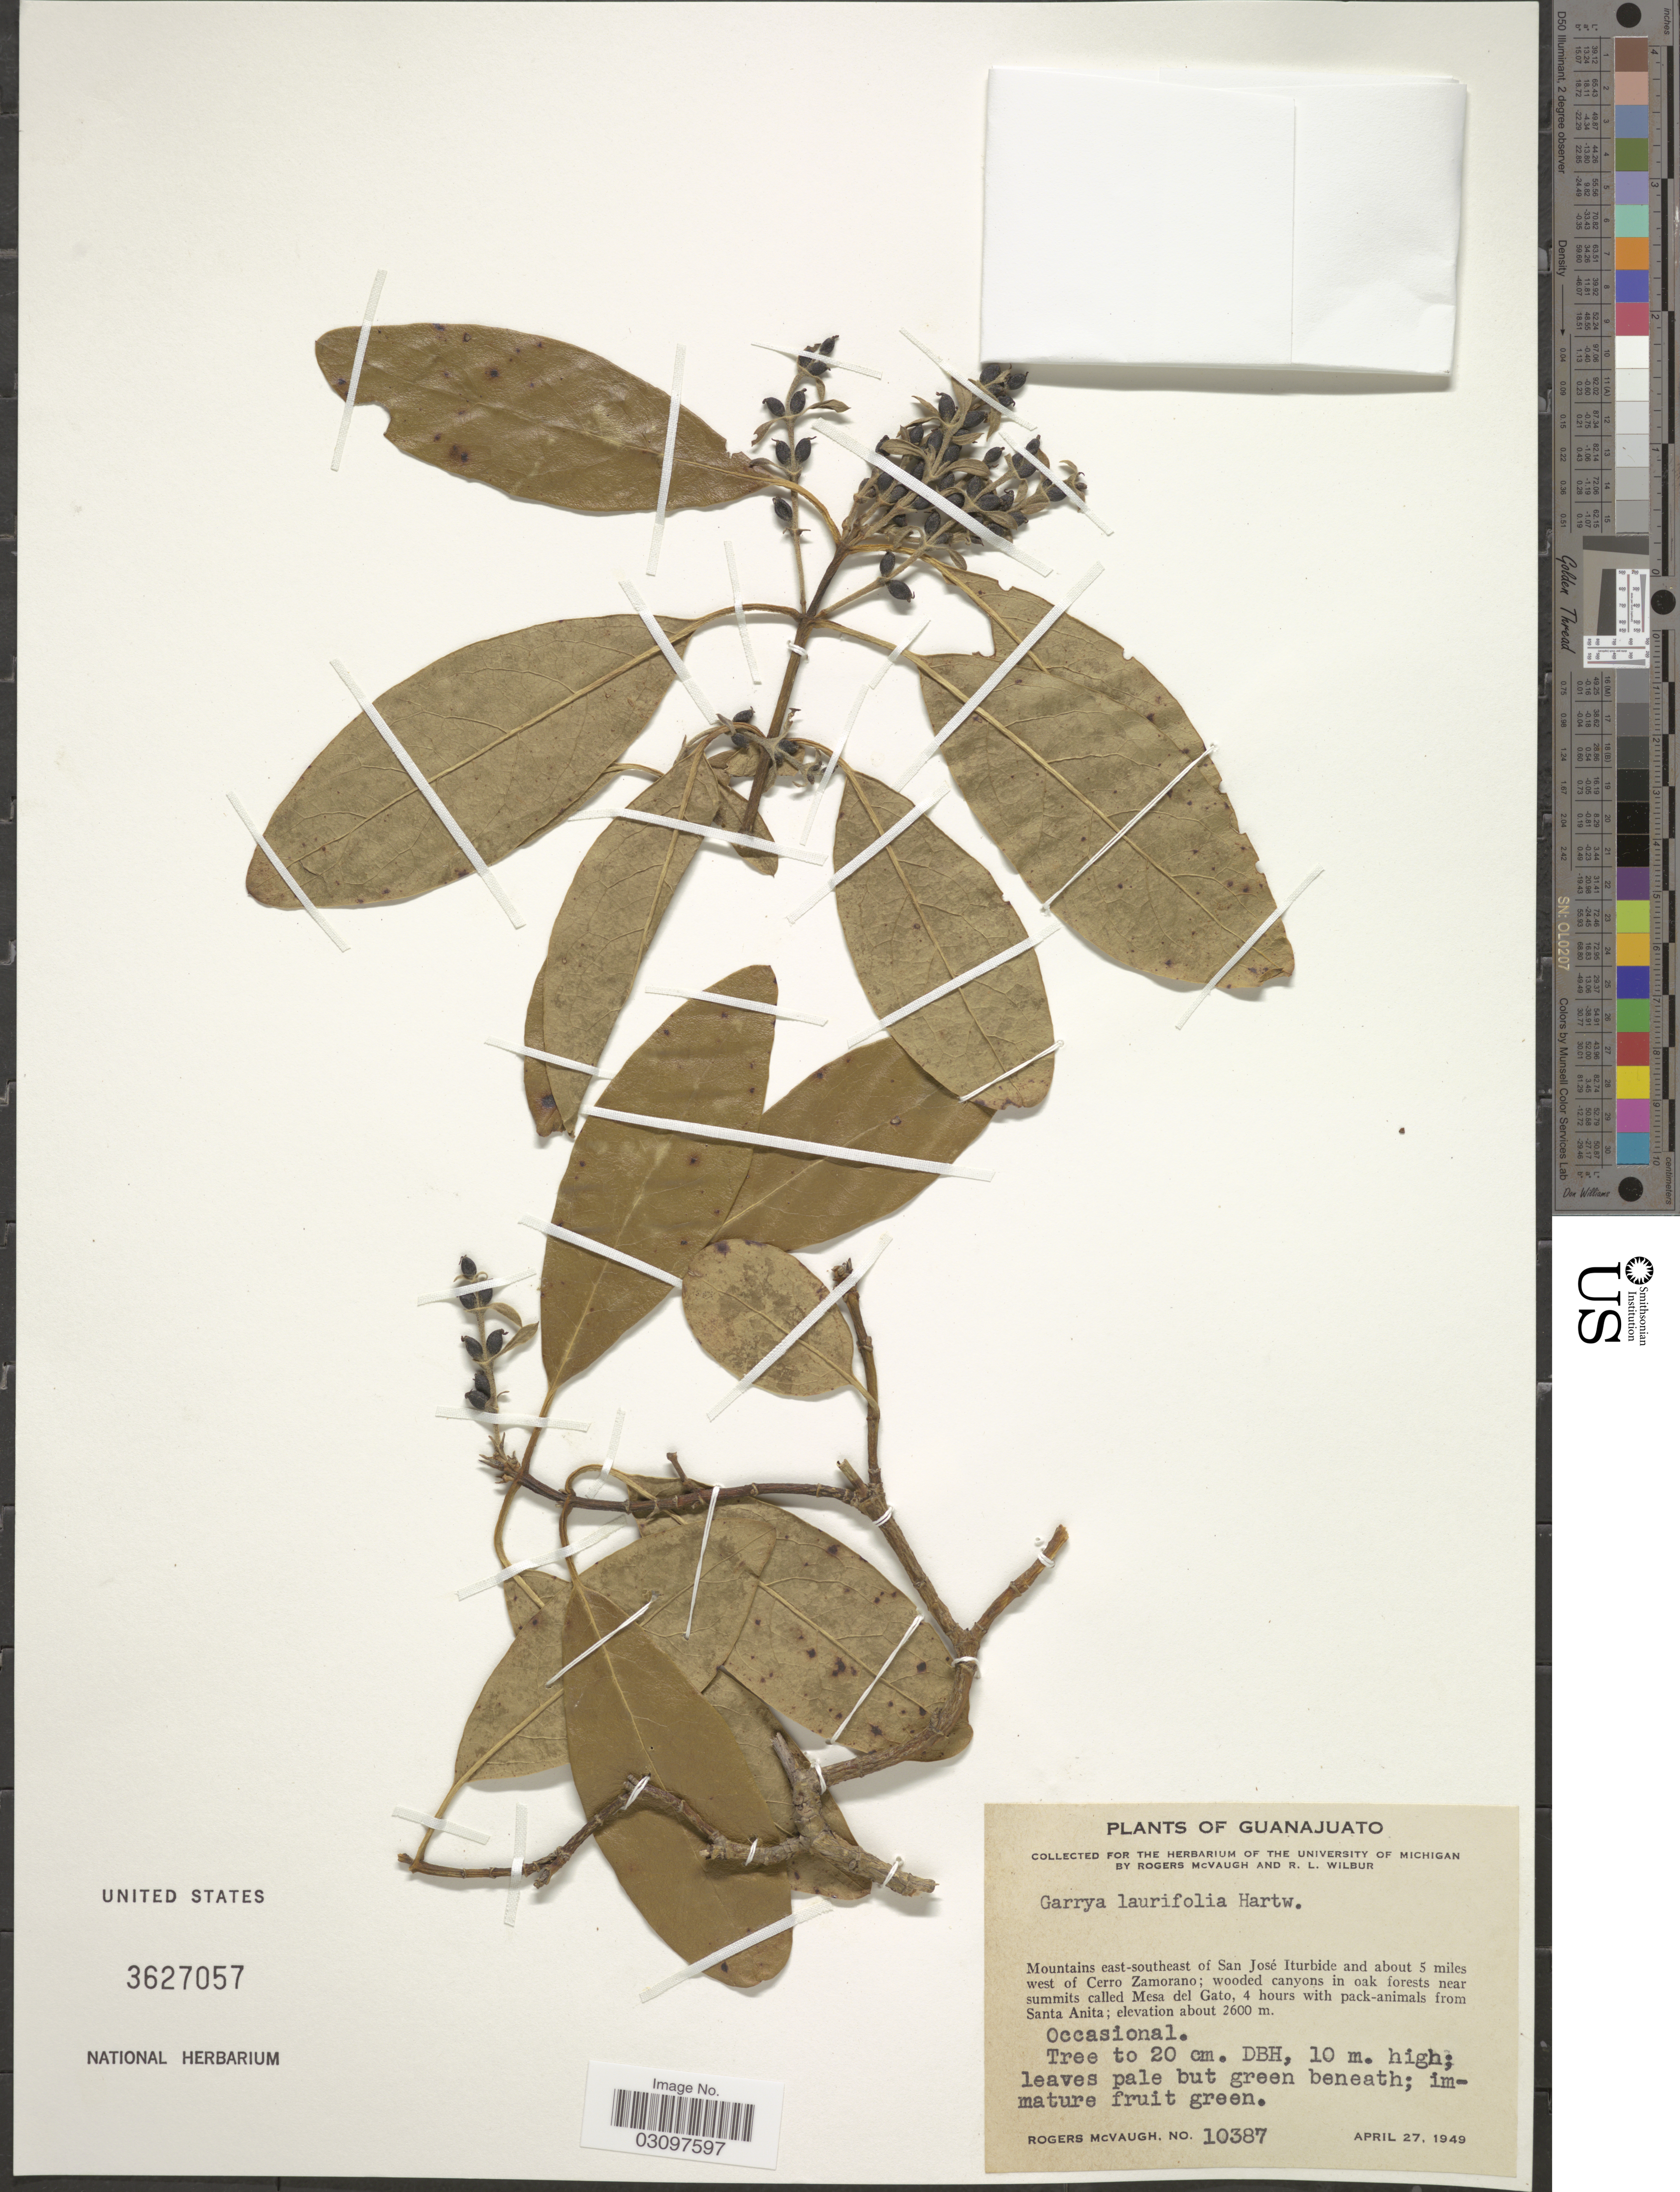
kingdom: Plantae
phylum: Tracheophyta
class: Magnoliopsida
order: Garryales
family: Garryaceae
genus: Garrya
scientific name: Garrya laurifolia subsp. laurifolia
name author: Hartw. ex Benth.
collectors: R. McVaugh & R. L. Wilbur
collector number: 10387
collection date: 1949-04-27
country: Mexico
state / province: Guanajuato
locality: Mountains east-southeast of San José Iturbide and about 5 miles west of Cerro Zamorano; wooded canyons in oak forests near summits called Mesa del Gato, 4 hours with pack-animals from Santa Anita.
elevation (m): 2600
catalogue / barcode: US 3627057